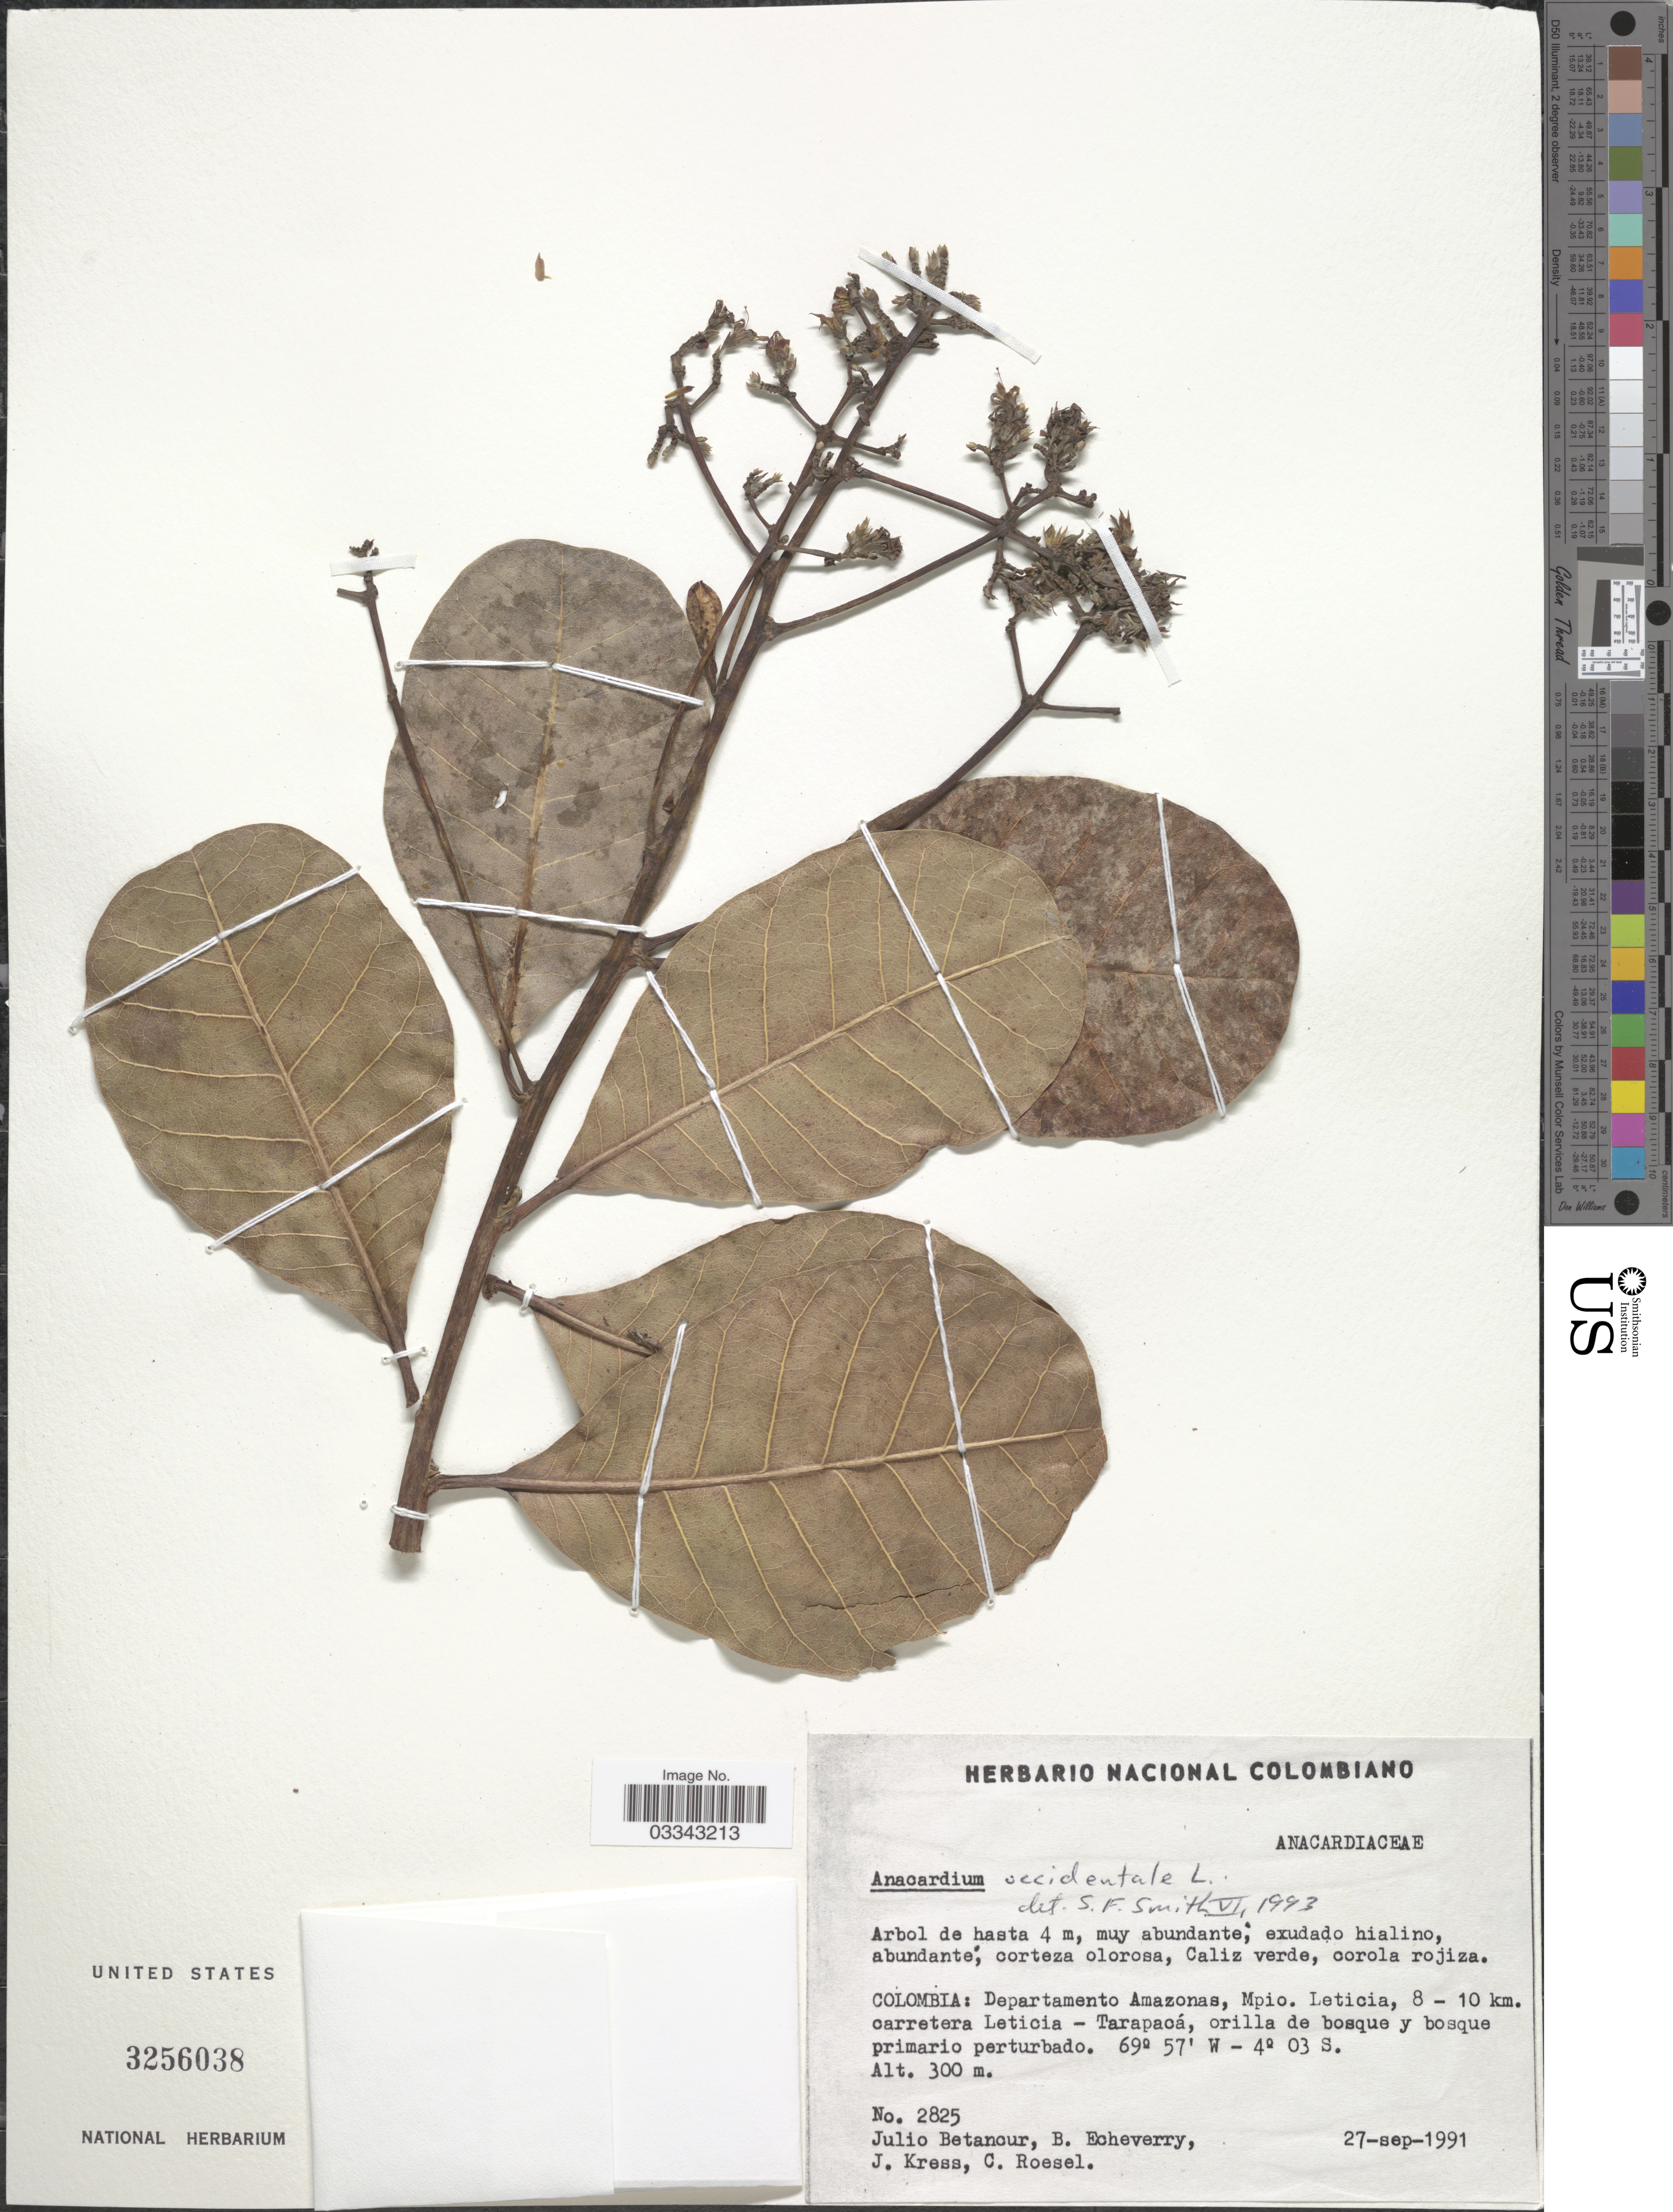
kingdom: Plantae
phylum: Tracheophyta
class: Magnoliopsida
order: Sapindales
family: Anacardiaceae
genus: Anacardium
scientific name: Anacardium occidentale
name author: L.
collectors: J. Betancur, B. Echeverry, J. Kress & C. S. Roesel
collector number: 2825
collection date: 1991-09-27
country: Colombia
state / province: Amazônas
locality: Departamento Amazonas, Mpio. Leticia, 8 - 10 km carretera Leticia - Tarapacá.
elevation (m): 300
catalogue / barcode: US 3256038